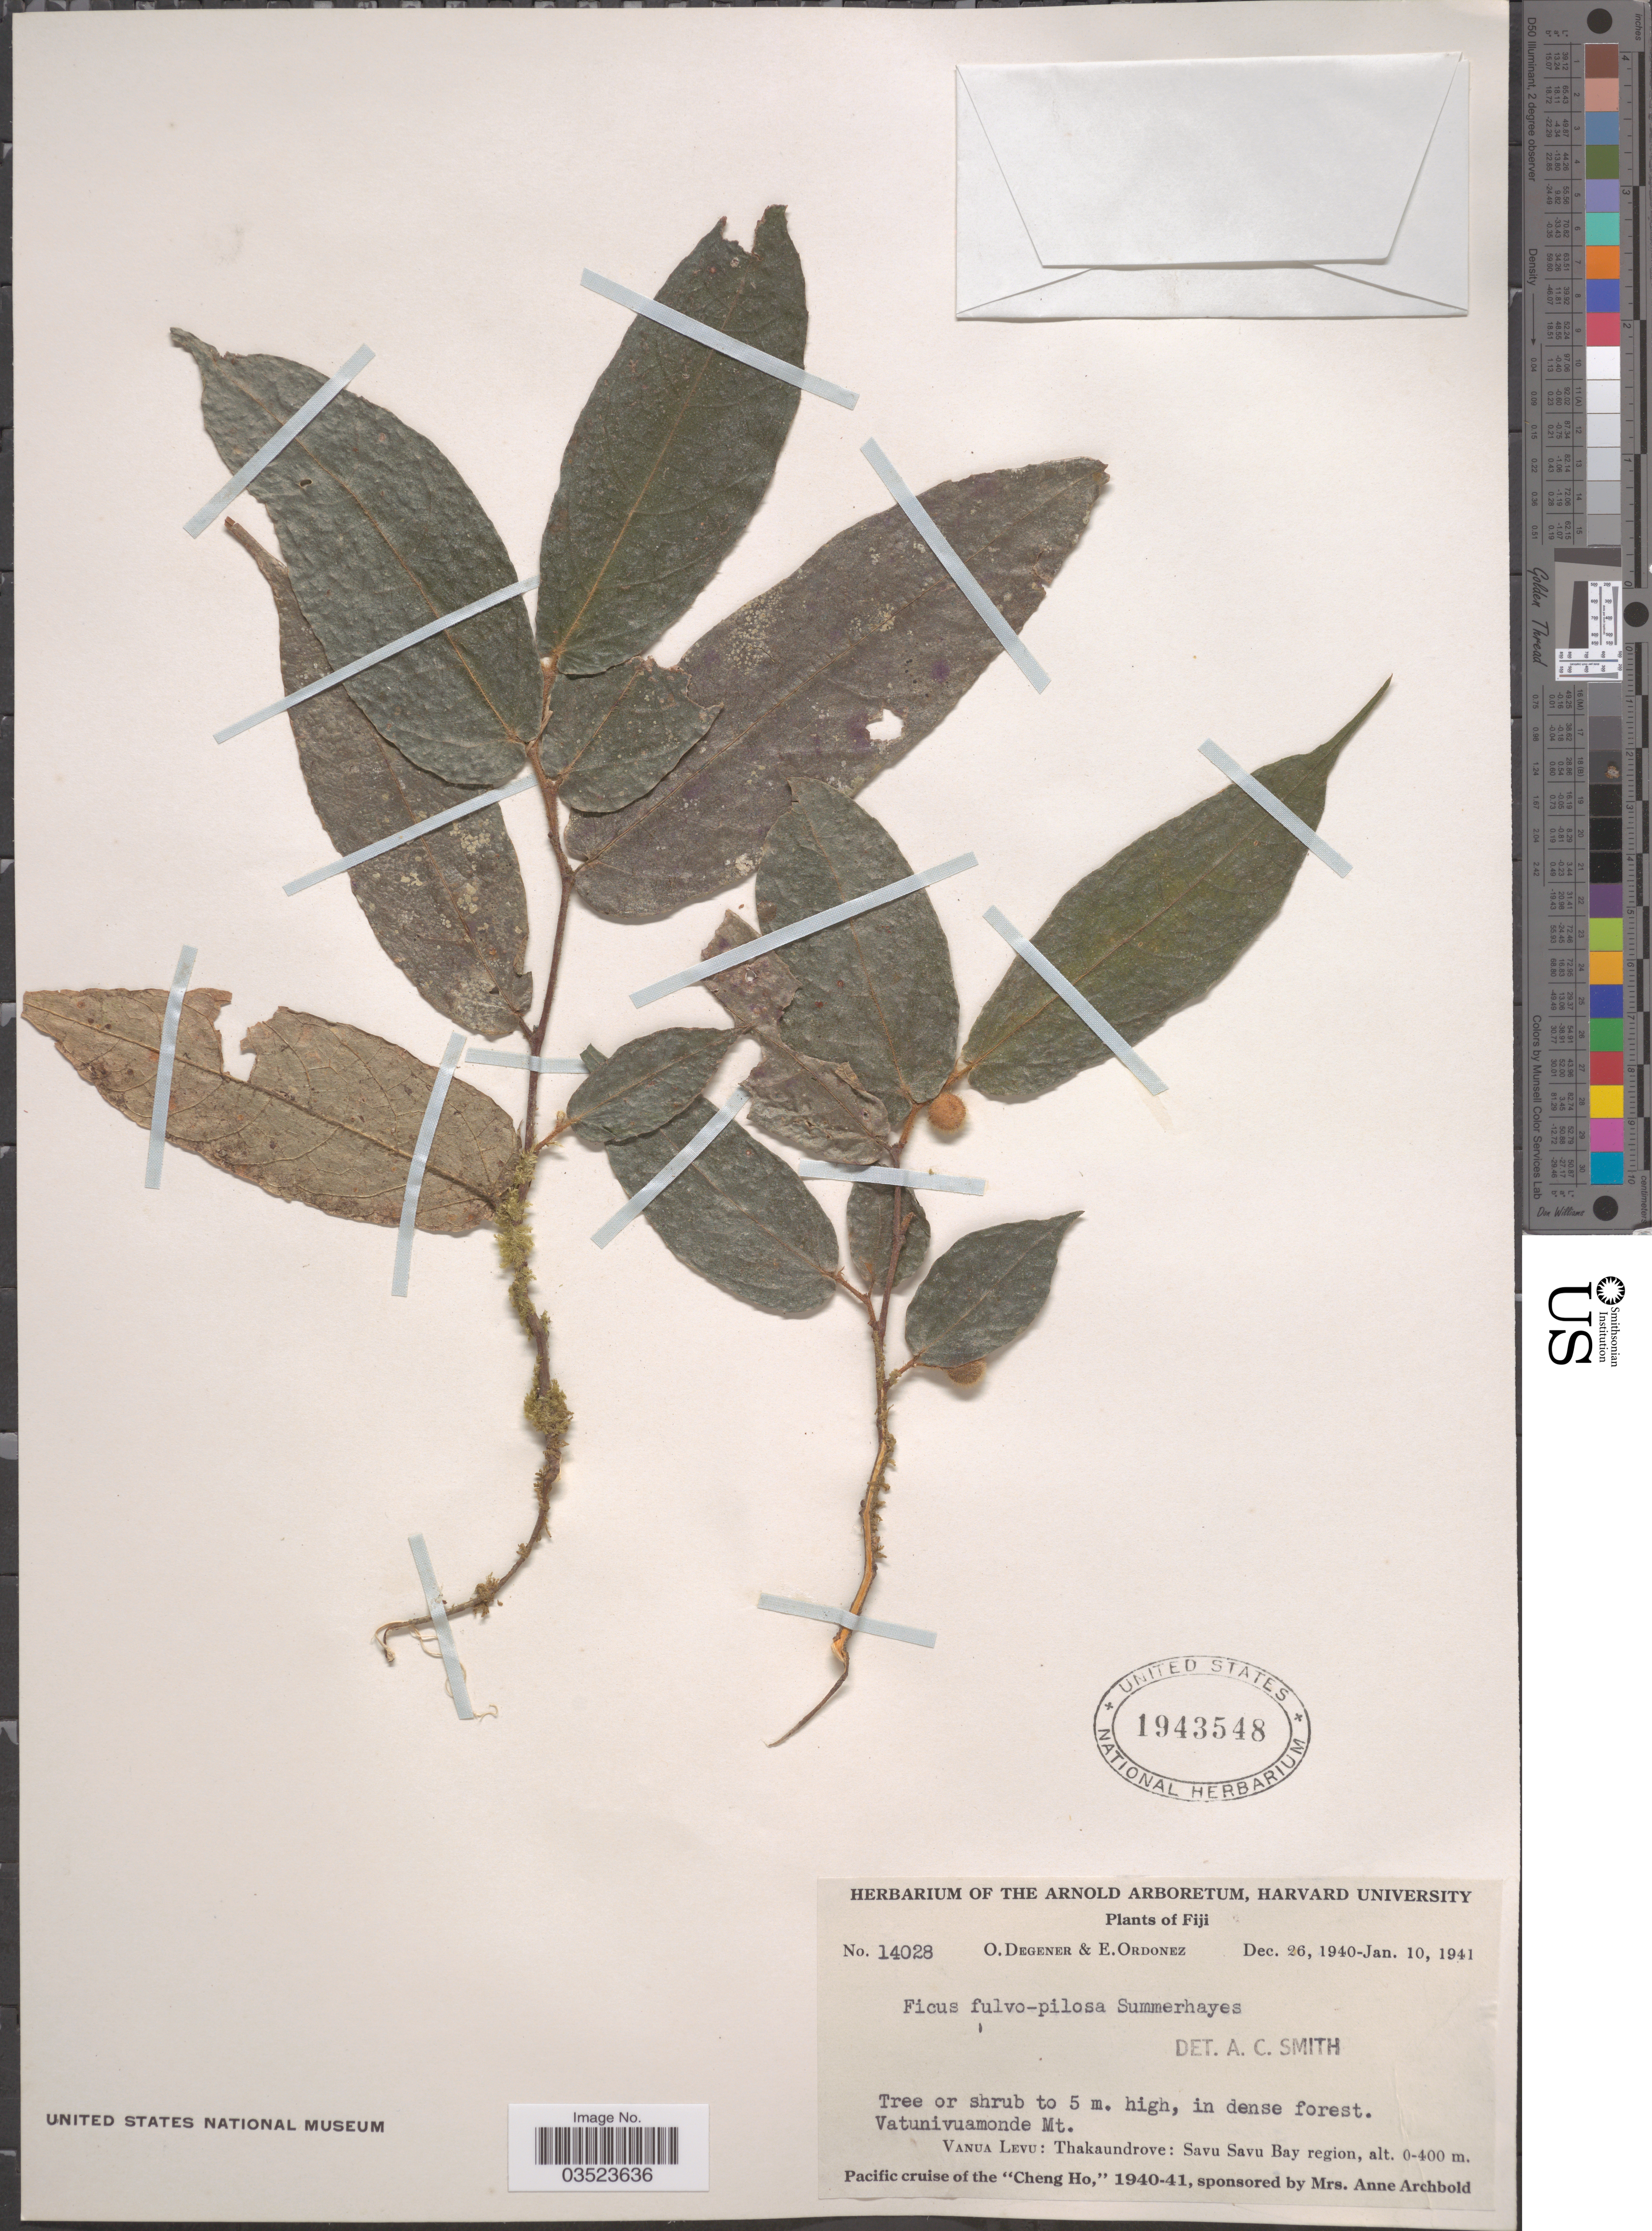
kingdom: Plantae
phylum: Tracheophyta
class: Magnoliopsida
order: Rosales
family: Moraceae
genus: Ficus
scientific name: Ficus fulvo-pilosa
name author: Summerh. in A.C. Sm.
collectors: O. Degener & E. Ordonez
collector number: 14028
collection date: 1940-12-26/1941-01-10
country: Fiji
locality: Vatunivuamonde Mt, Vanua Levu: Thakaundrove: Savu Savu Bay region.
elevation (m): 0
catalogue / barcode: US 1943548